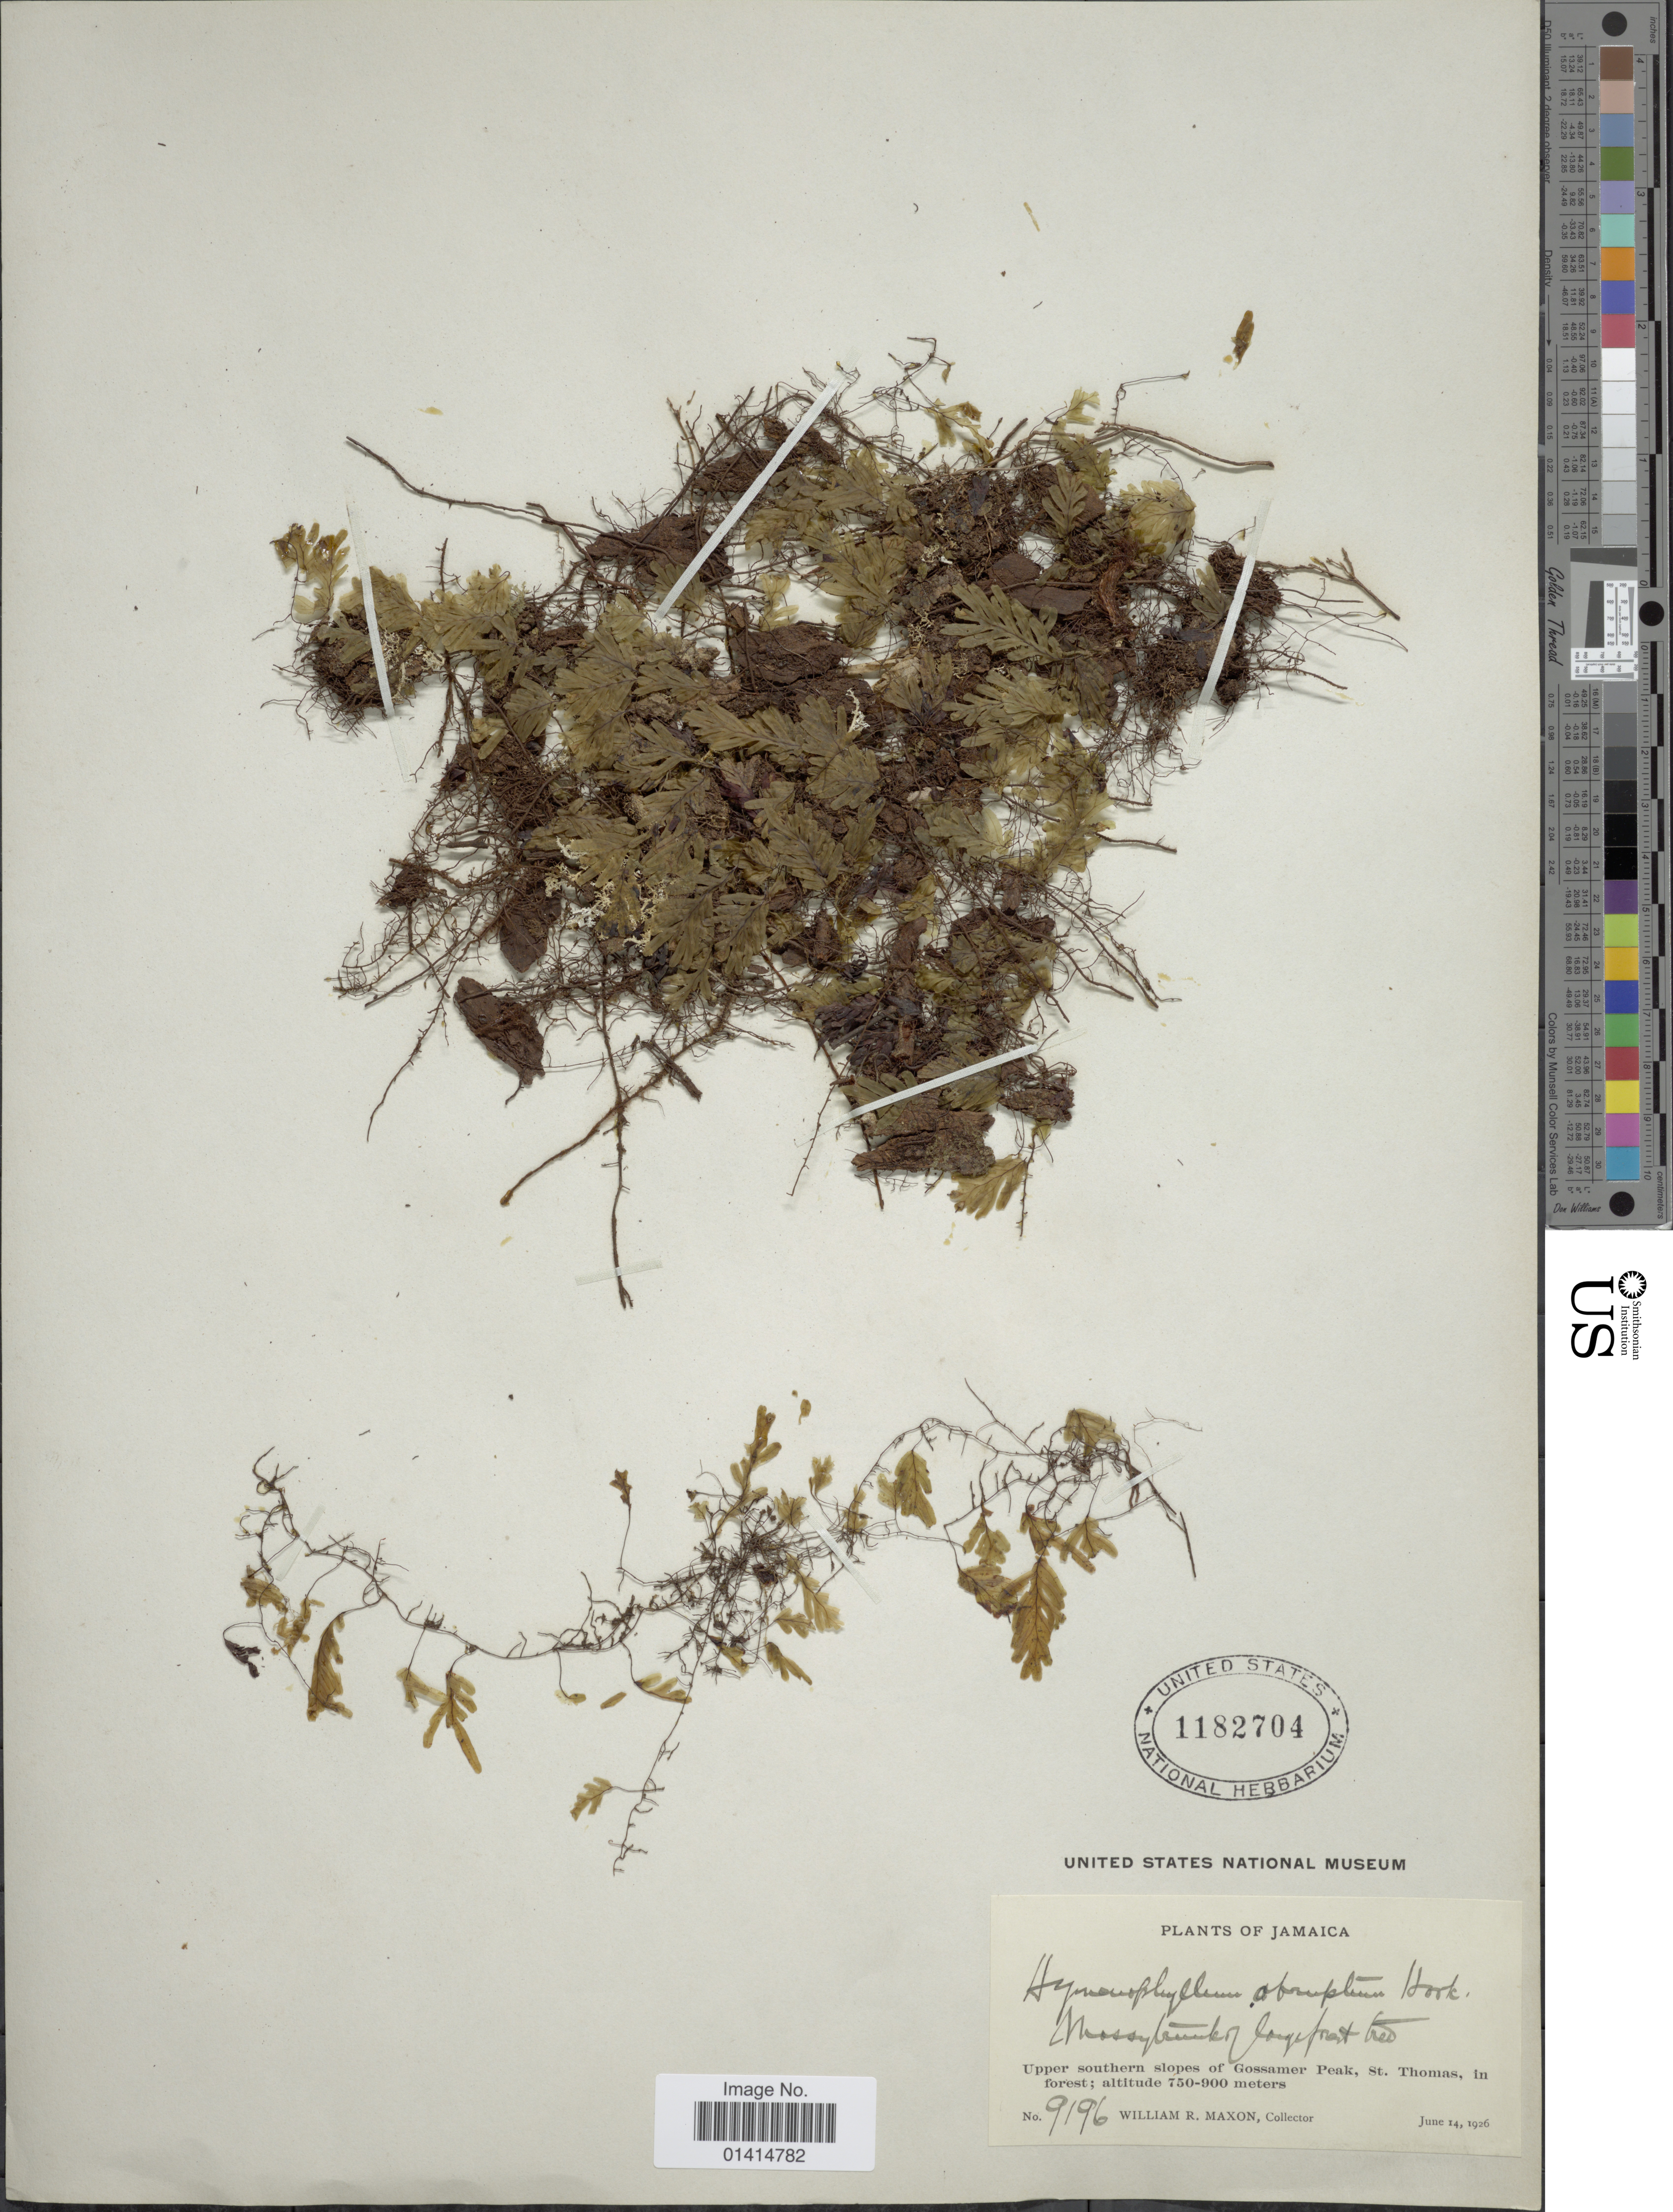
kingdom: Plantae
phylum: Tracheophyta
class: Polypodiopsida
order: Hymenophyllales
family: Hymenophyllaceae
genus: Hymenophyllum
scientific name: Hymenophyllum abruptum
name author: Hook.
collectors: W. R. Maxon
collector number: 9196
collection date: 1926-06-14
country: Jamaica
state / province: Saint Thomas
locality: Upper southern slopes of Gossamer Peak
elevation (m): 750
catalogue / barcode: US 1182704